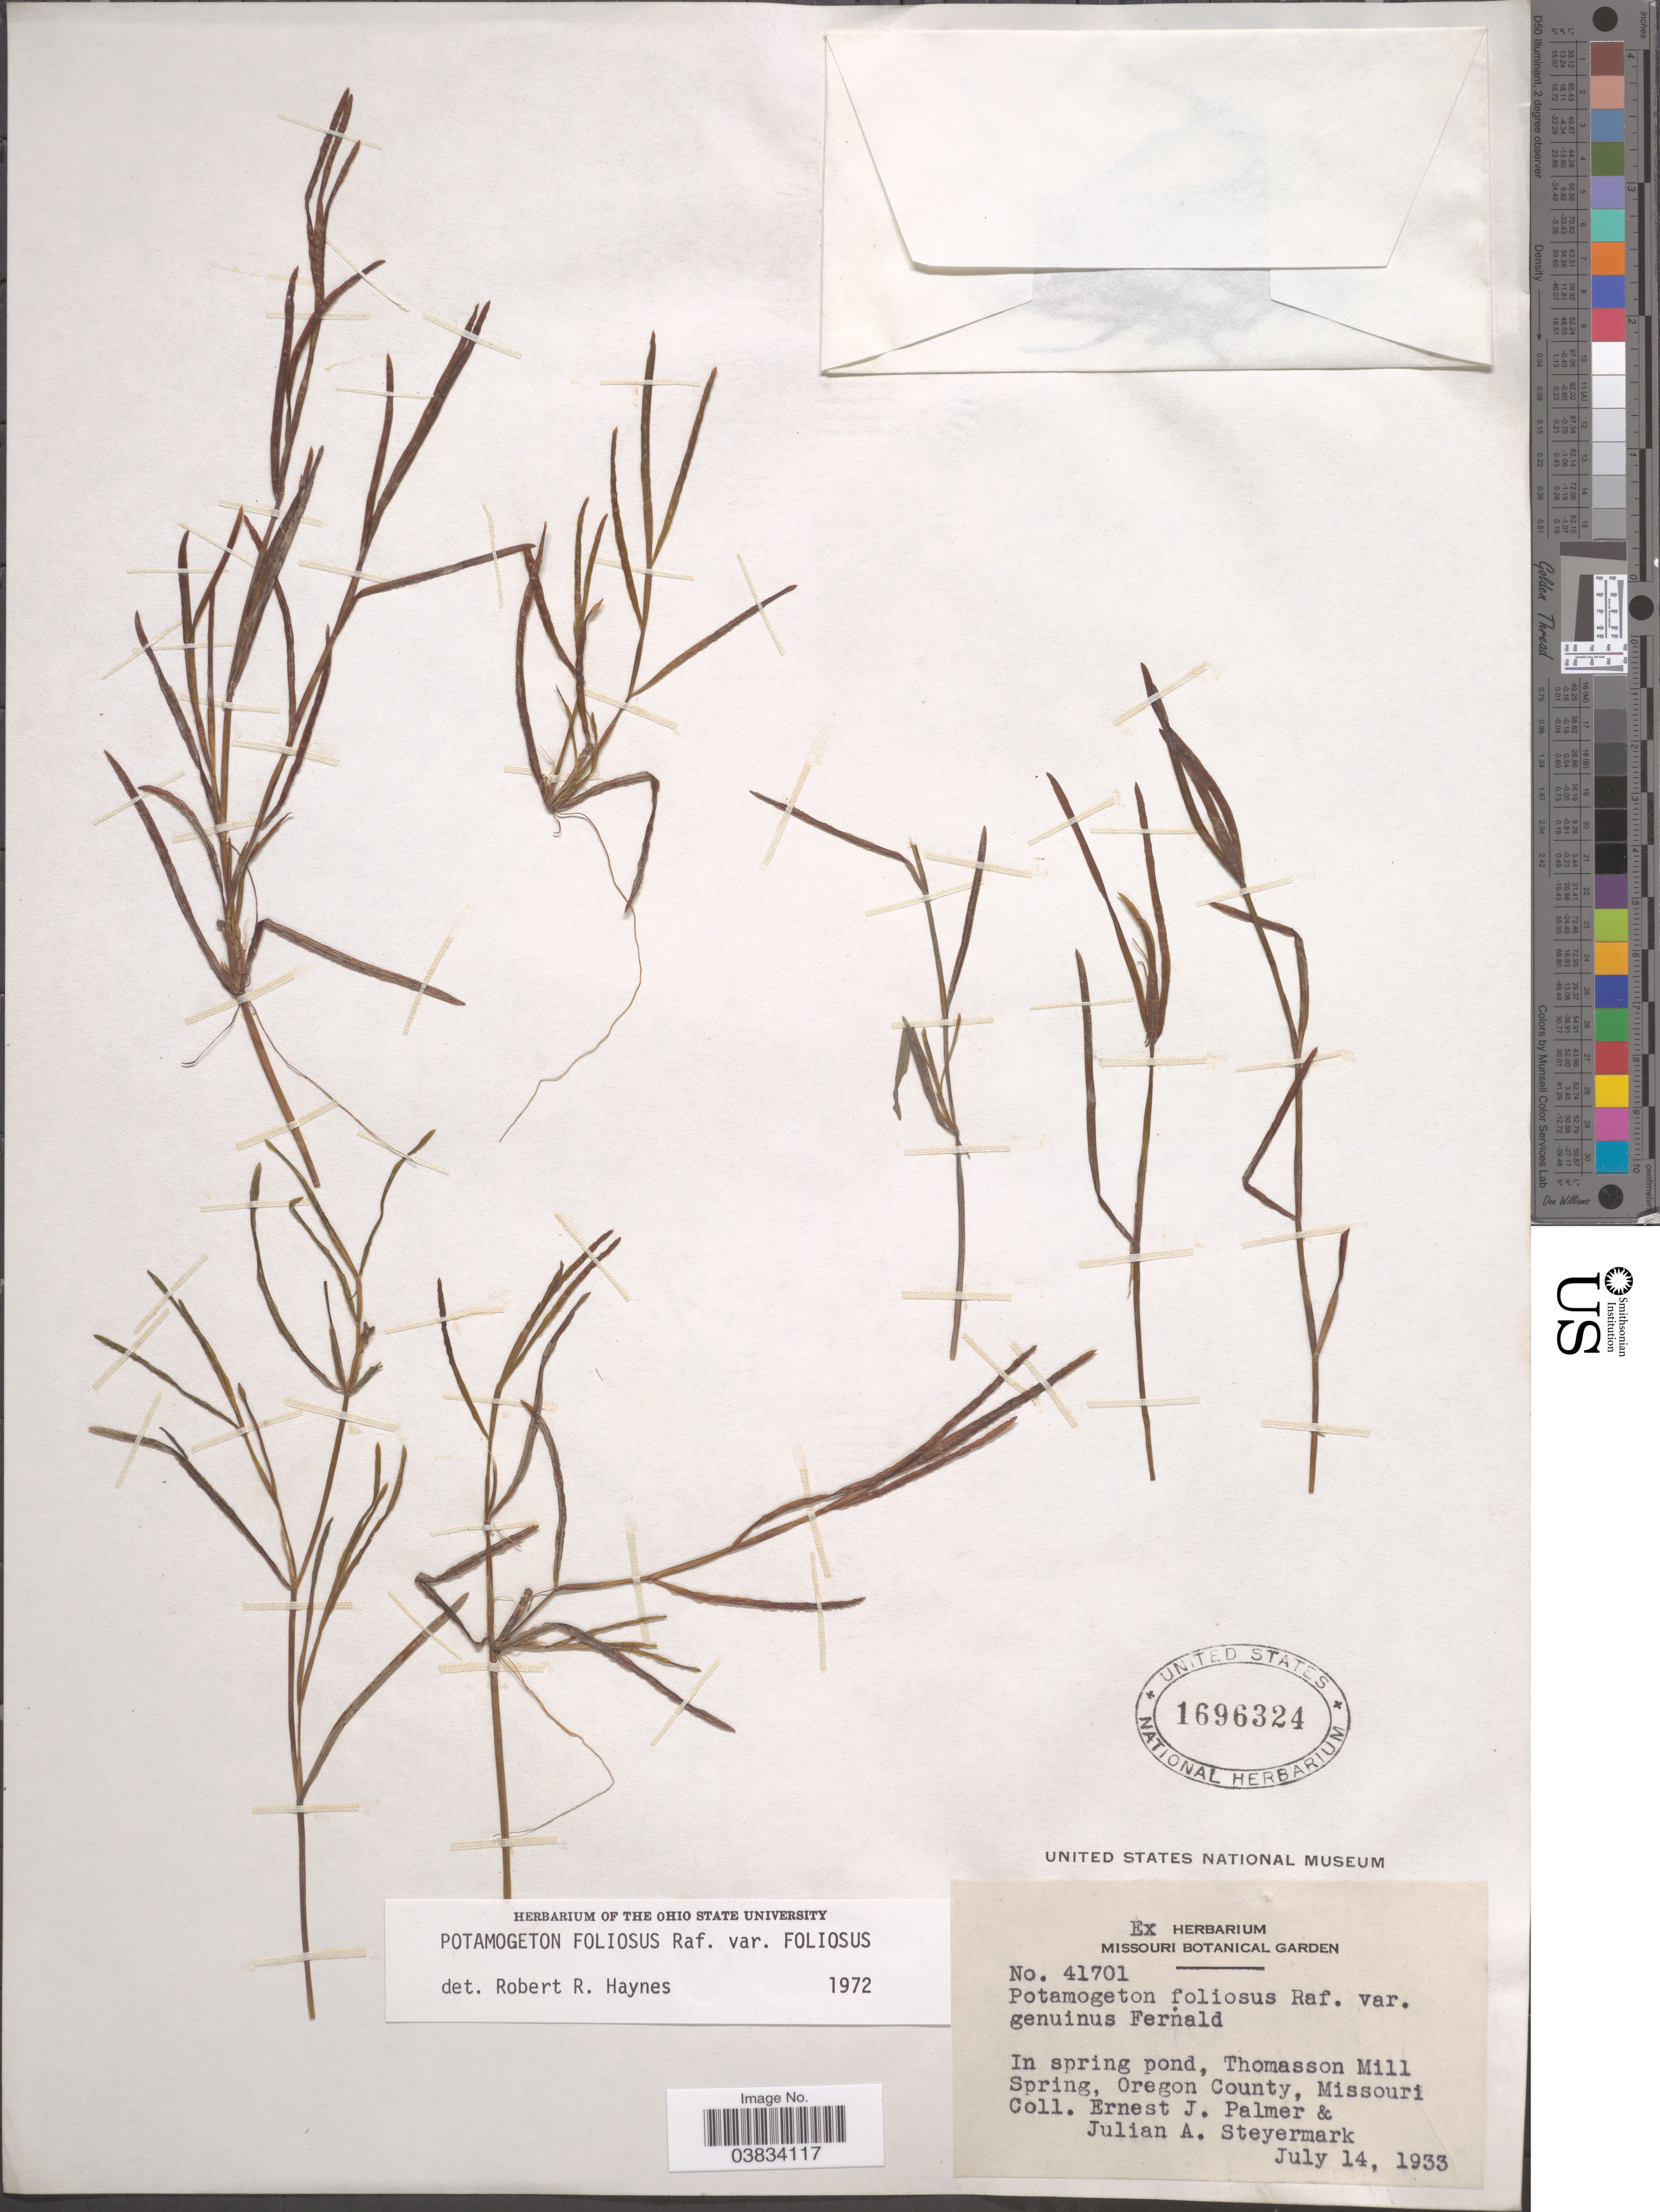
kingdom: Plantae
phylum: Tracheophyta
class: Liliopsida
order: Alismatales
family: Potamogetonaceae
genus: Potamogeton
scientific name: Potamogeton foliosus var. foliosus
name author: Raf.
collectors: E. J. Palmer & J. Steyermark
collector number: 41701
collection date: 1933-07-14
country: United States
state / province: Missouri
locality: In spring pond, Thomasson Mill Spring, Oregon County.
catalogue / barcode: US 1696324